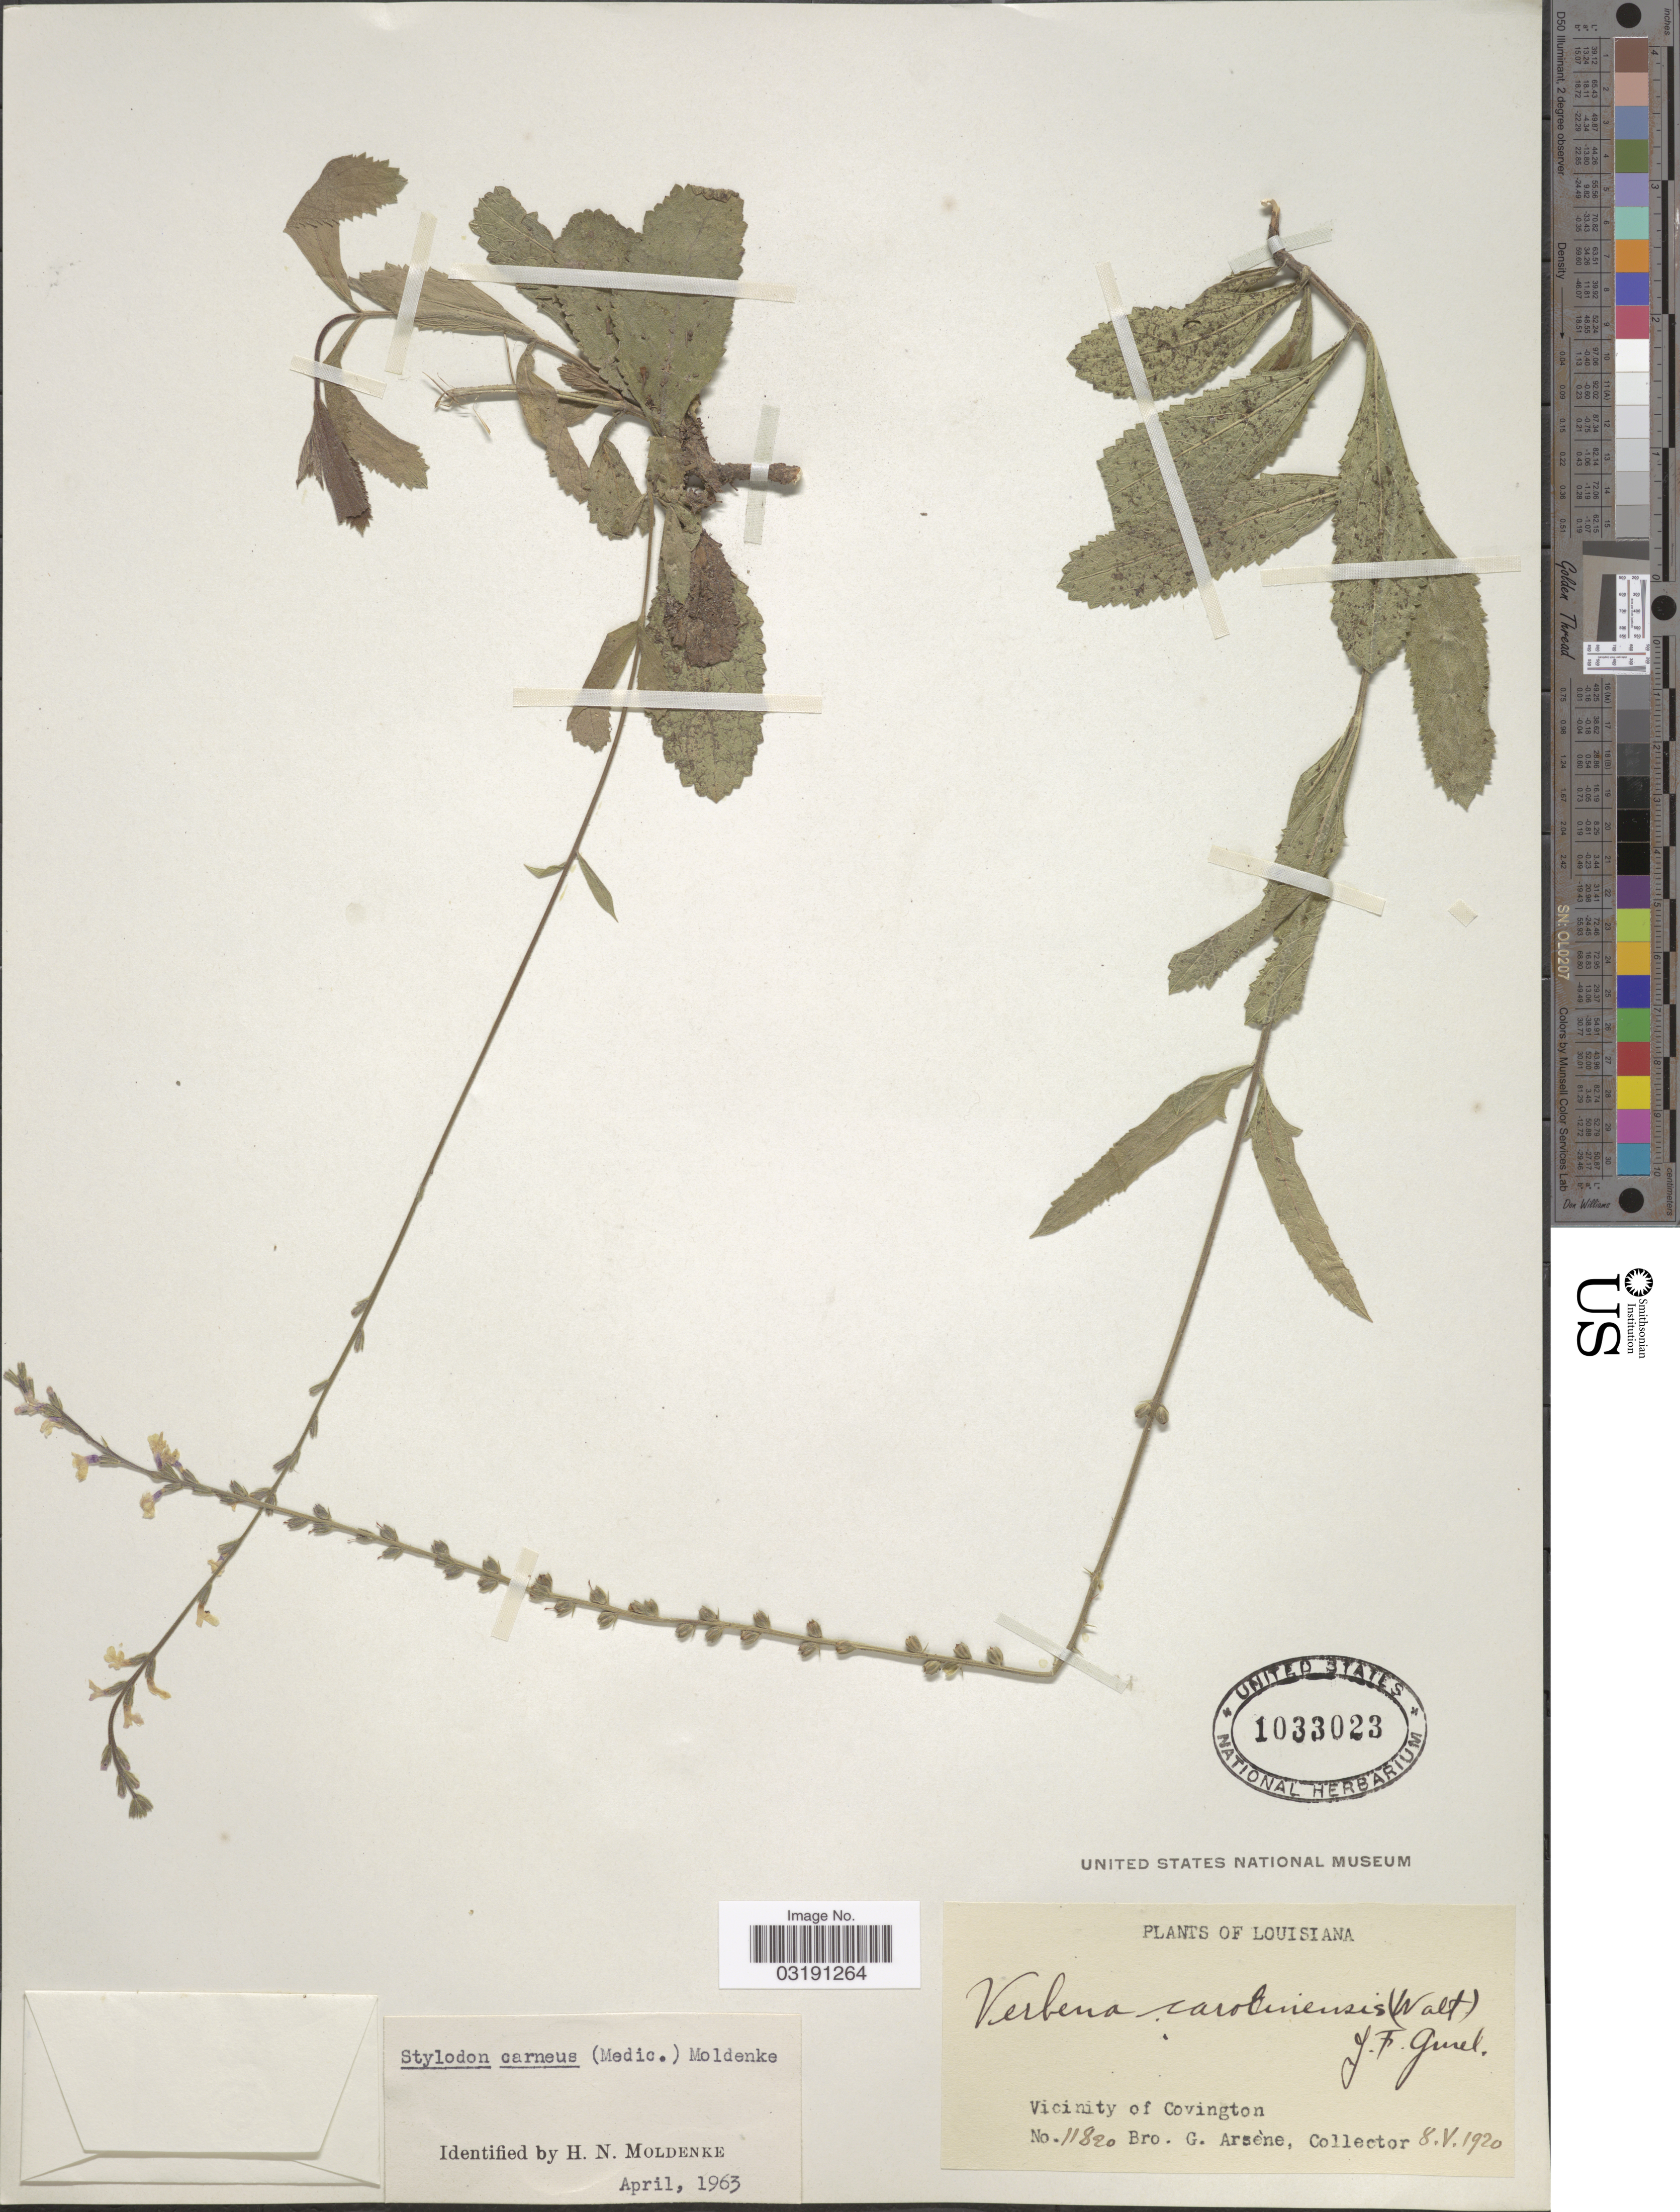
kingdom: Plantae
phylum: Tracheophyta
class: Magnoliopsida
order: Lamiales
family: Verbenaceae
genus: Verbena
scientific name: Verbena carnea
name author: Medik.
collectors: Bro. G. Arsène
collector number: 11820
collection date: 1920-05-08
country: United States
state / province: Louisiana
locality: Vicinity of Covington.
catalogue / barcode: US 1033023